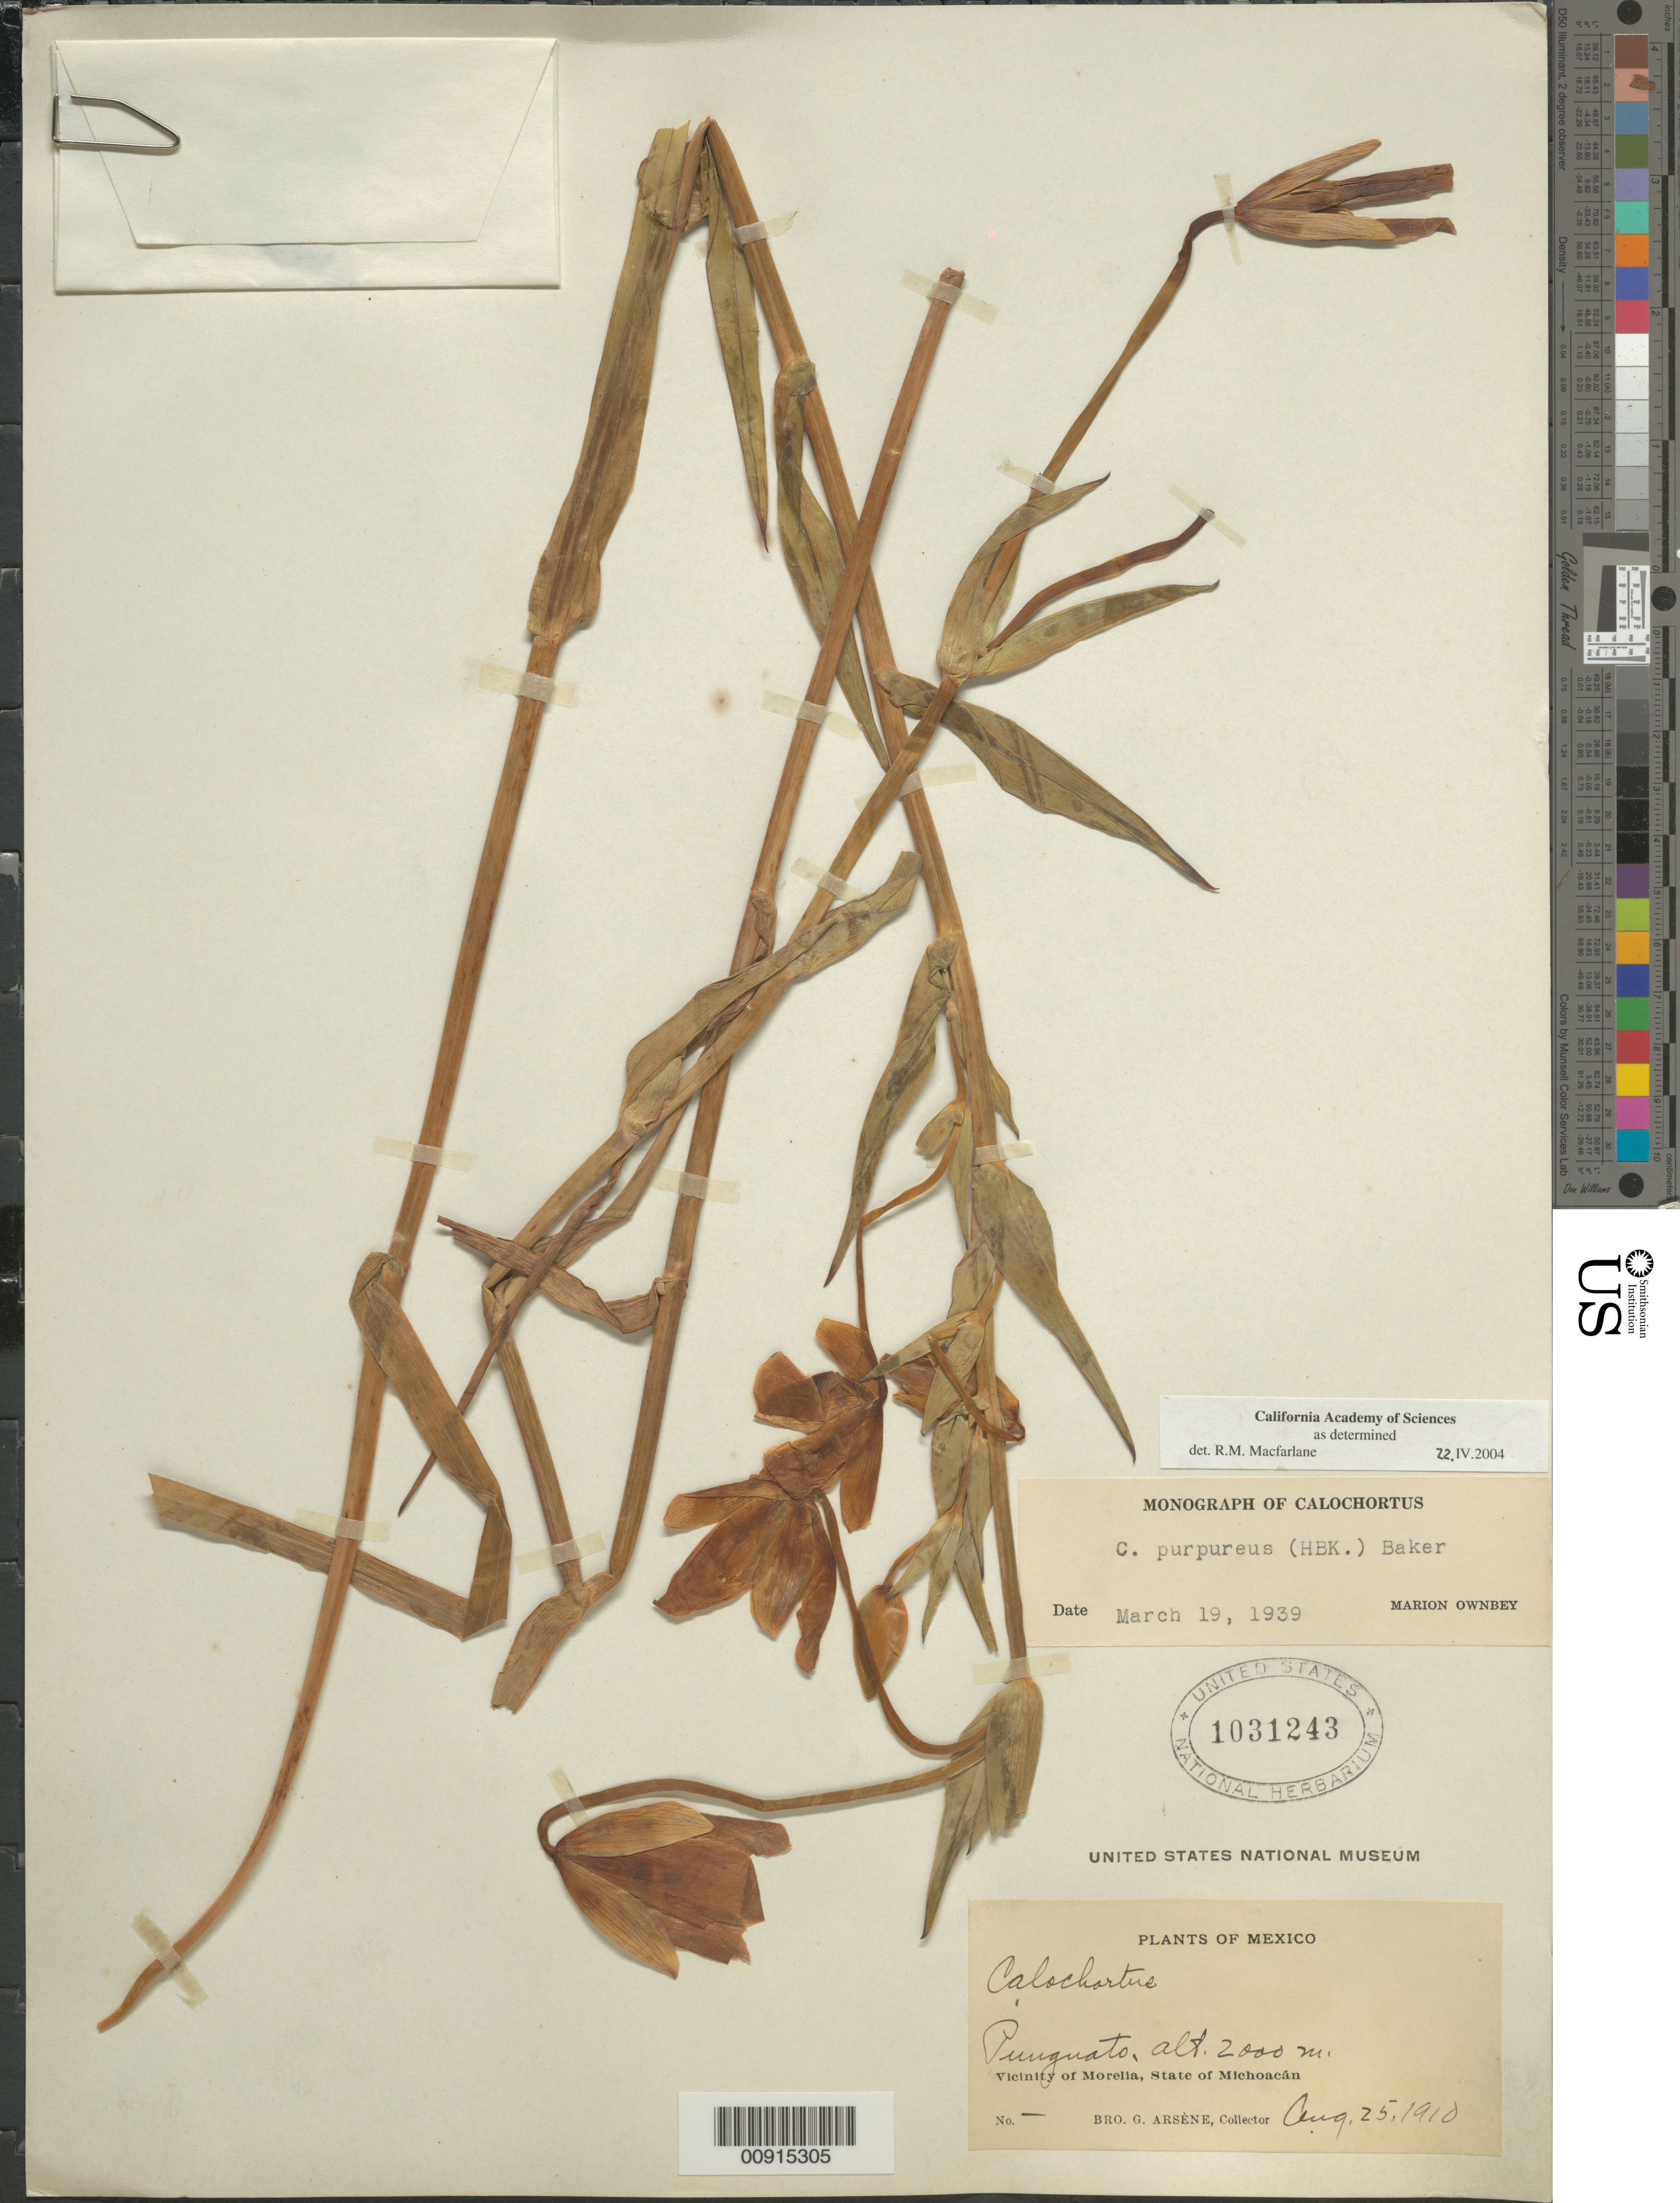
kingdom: Plantae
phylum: Tracheophyta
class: Liliopsida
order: Liliales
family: Liliaceae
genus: Calochortus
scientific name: Calochortus purpureus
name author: (Kunth) Baker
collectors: Bro. G. Arsène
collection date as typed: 25 Aug 1910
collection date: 1910-08-25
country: Mexico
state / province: Michoacán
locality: Punguato. Vicinity of Morelia, State of Michoacán.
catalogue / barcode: US 1031243